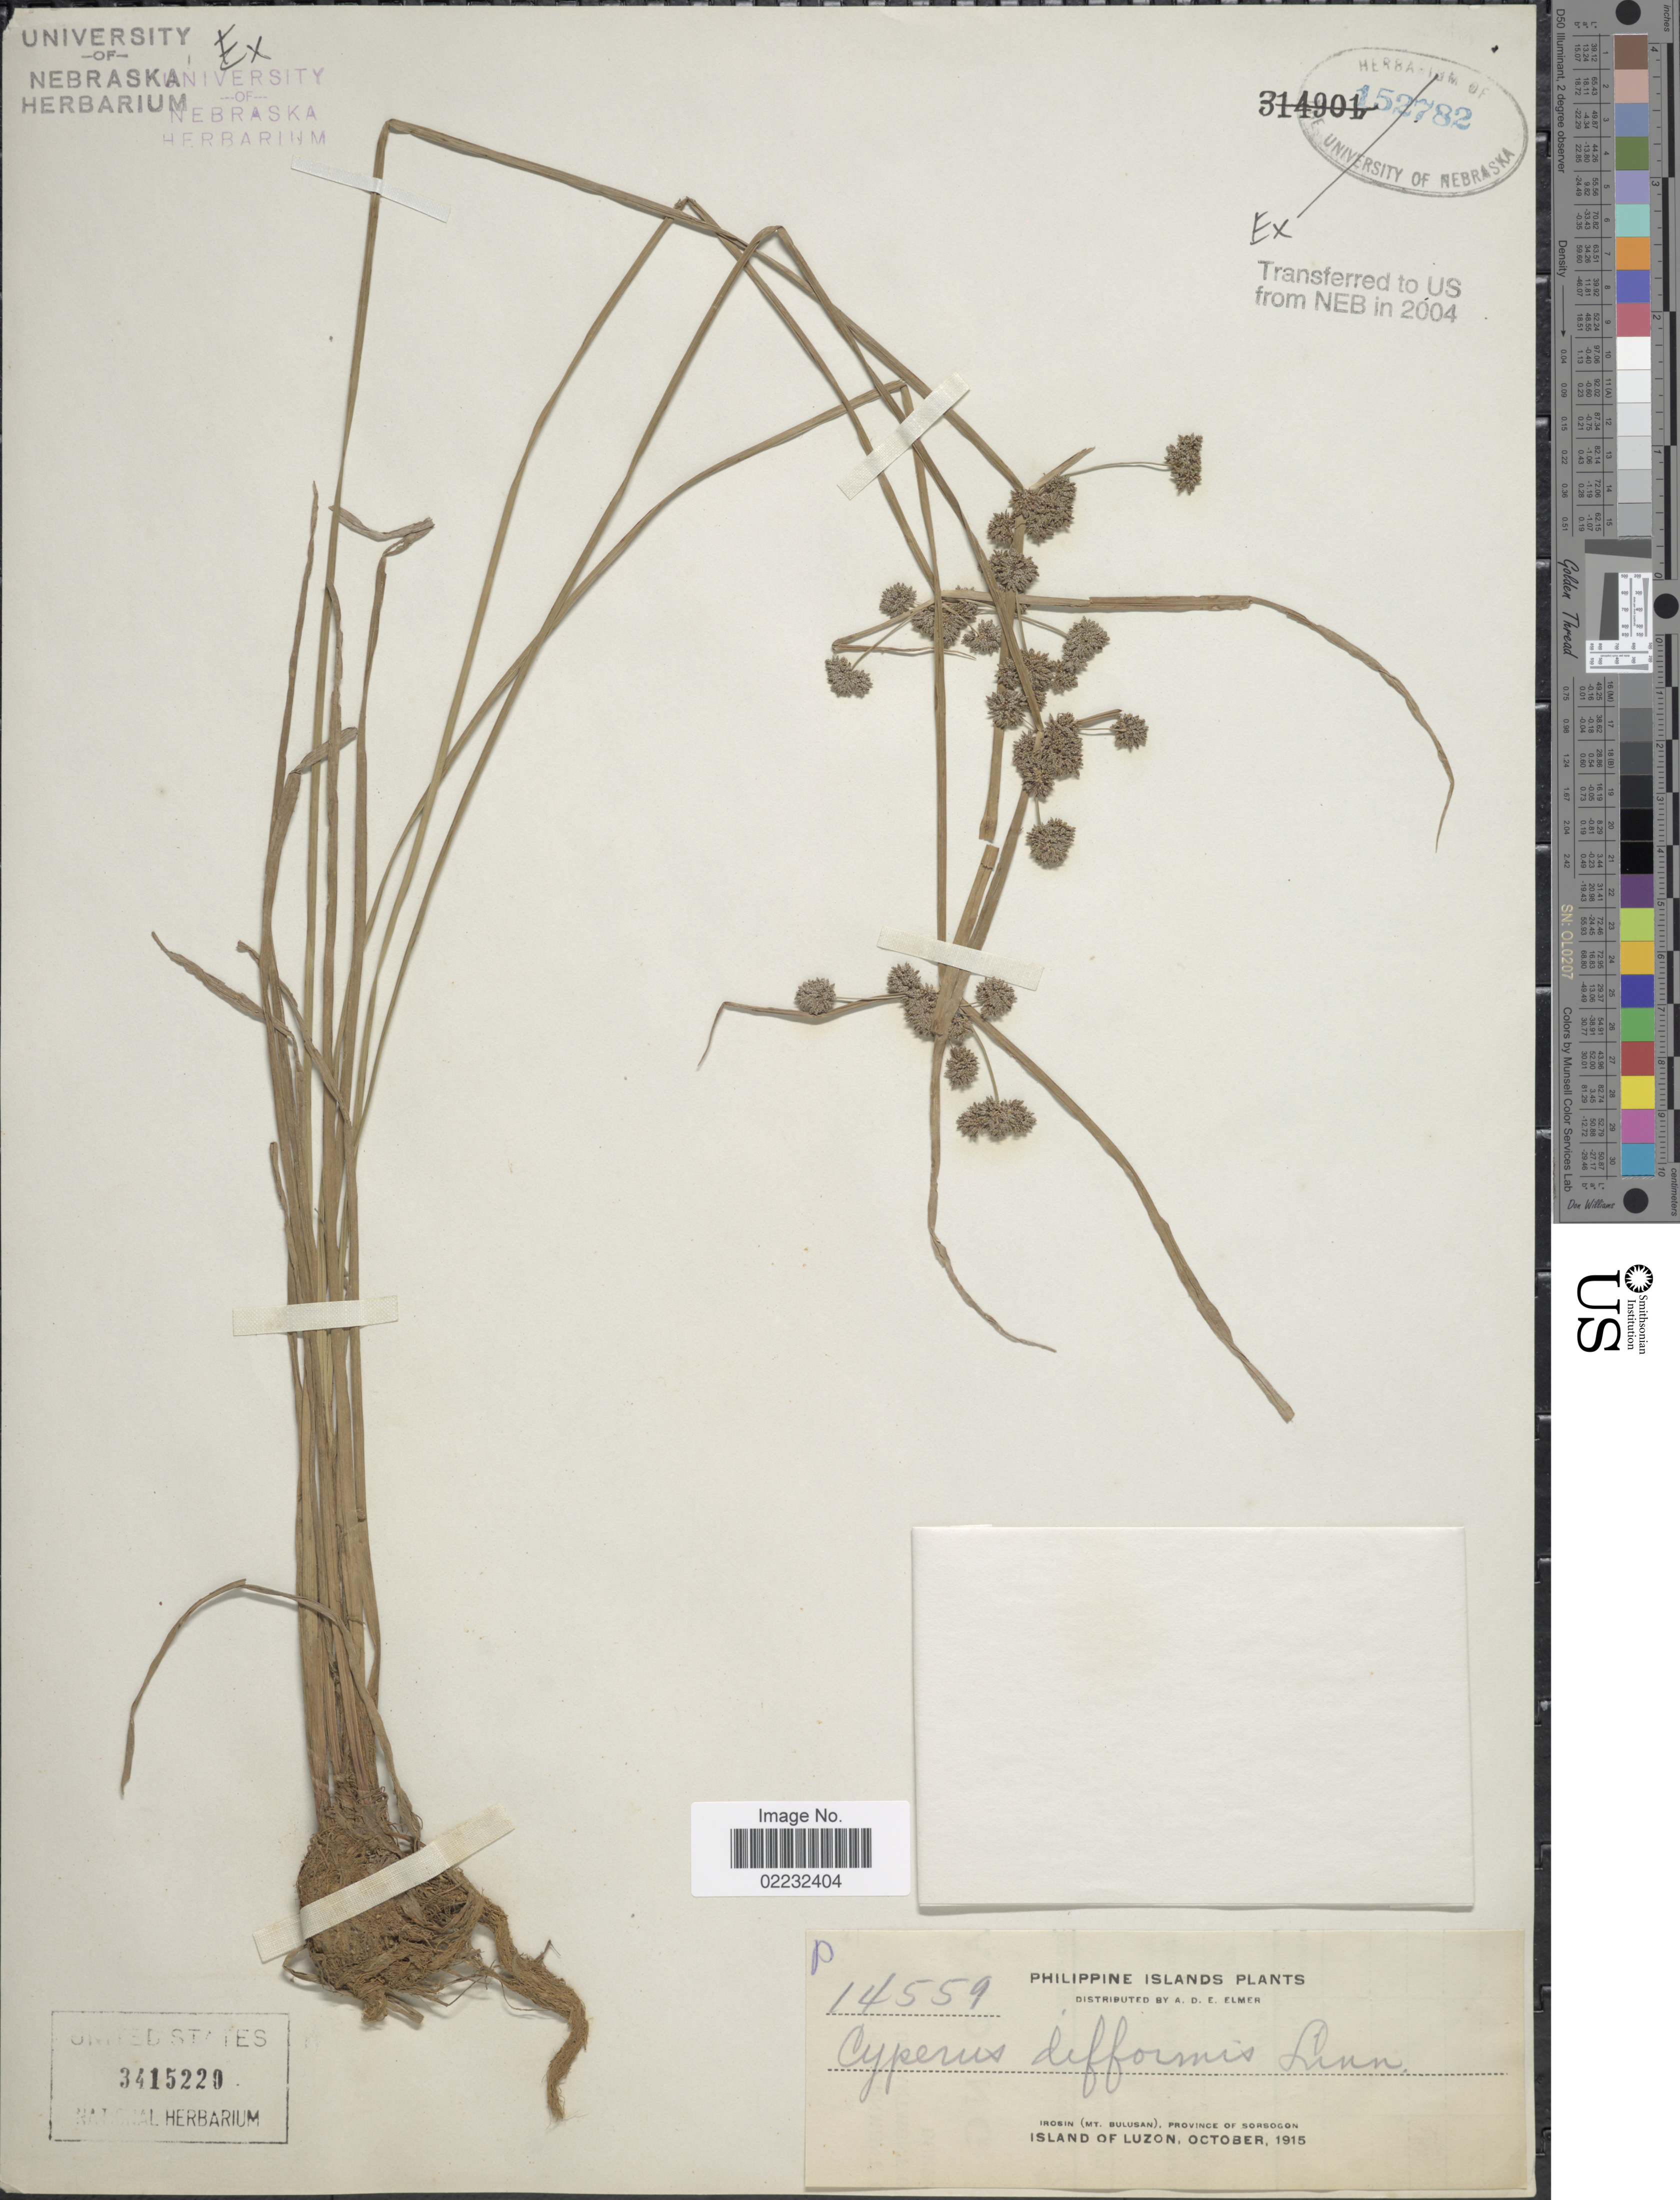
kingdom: Plantae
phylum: Tracheophyta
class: Liliopsida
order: Poales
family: Cyperaceae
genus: Cyperus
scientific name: Cyperus difformis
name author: L.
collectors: A. D. E. Elmer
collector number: P14559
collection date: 1915-10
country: Philippines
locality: Irosin (Mt. Bulusan), province of Sorsogon, Island of Luzon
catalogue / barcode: US 3415220